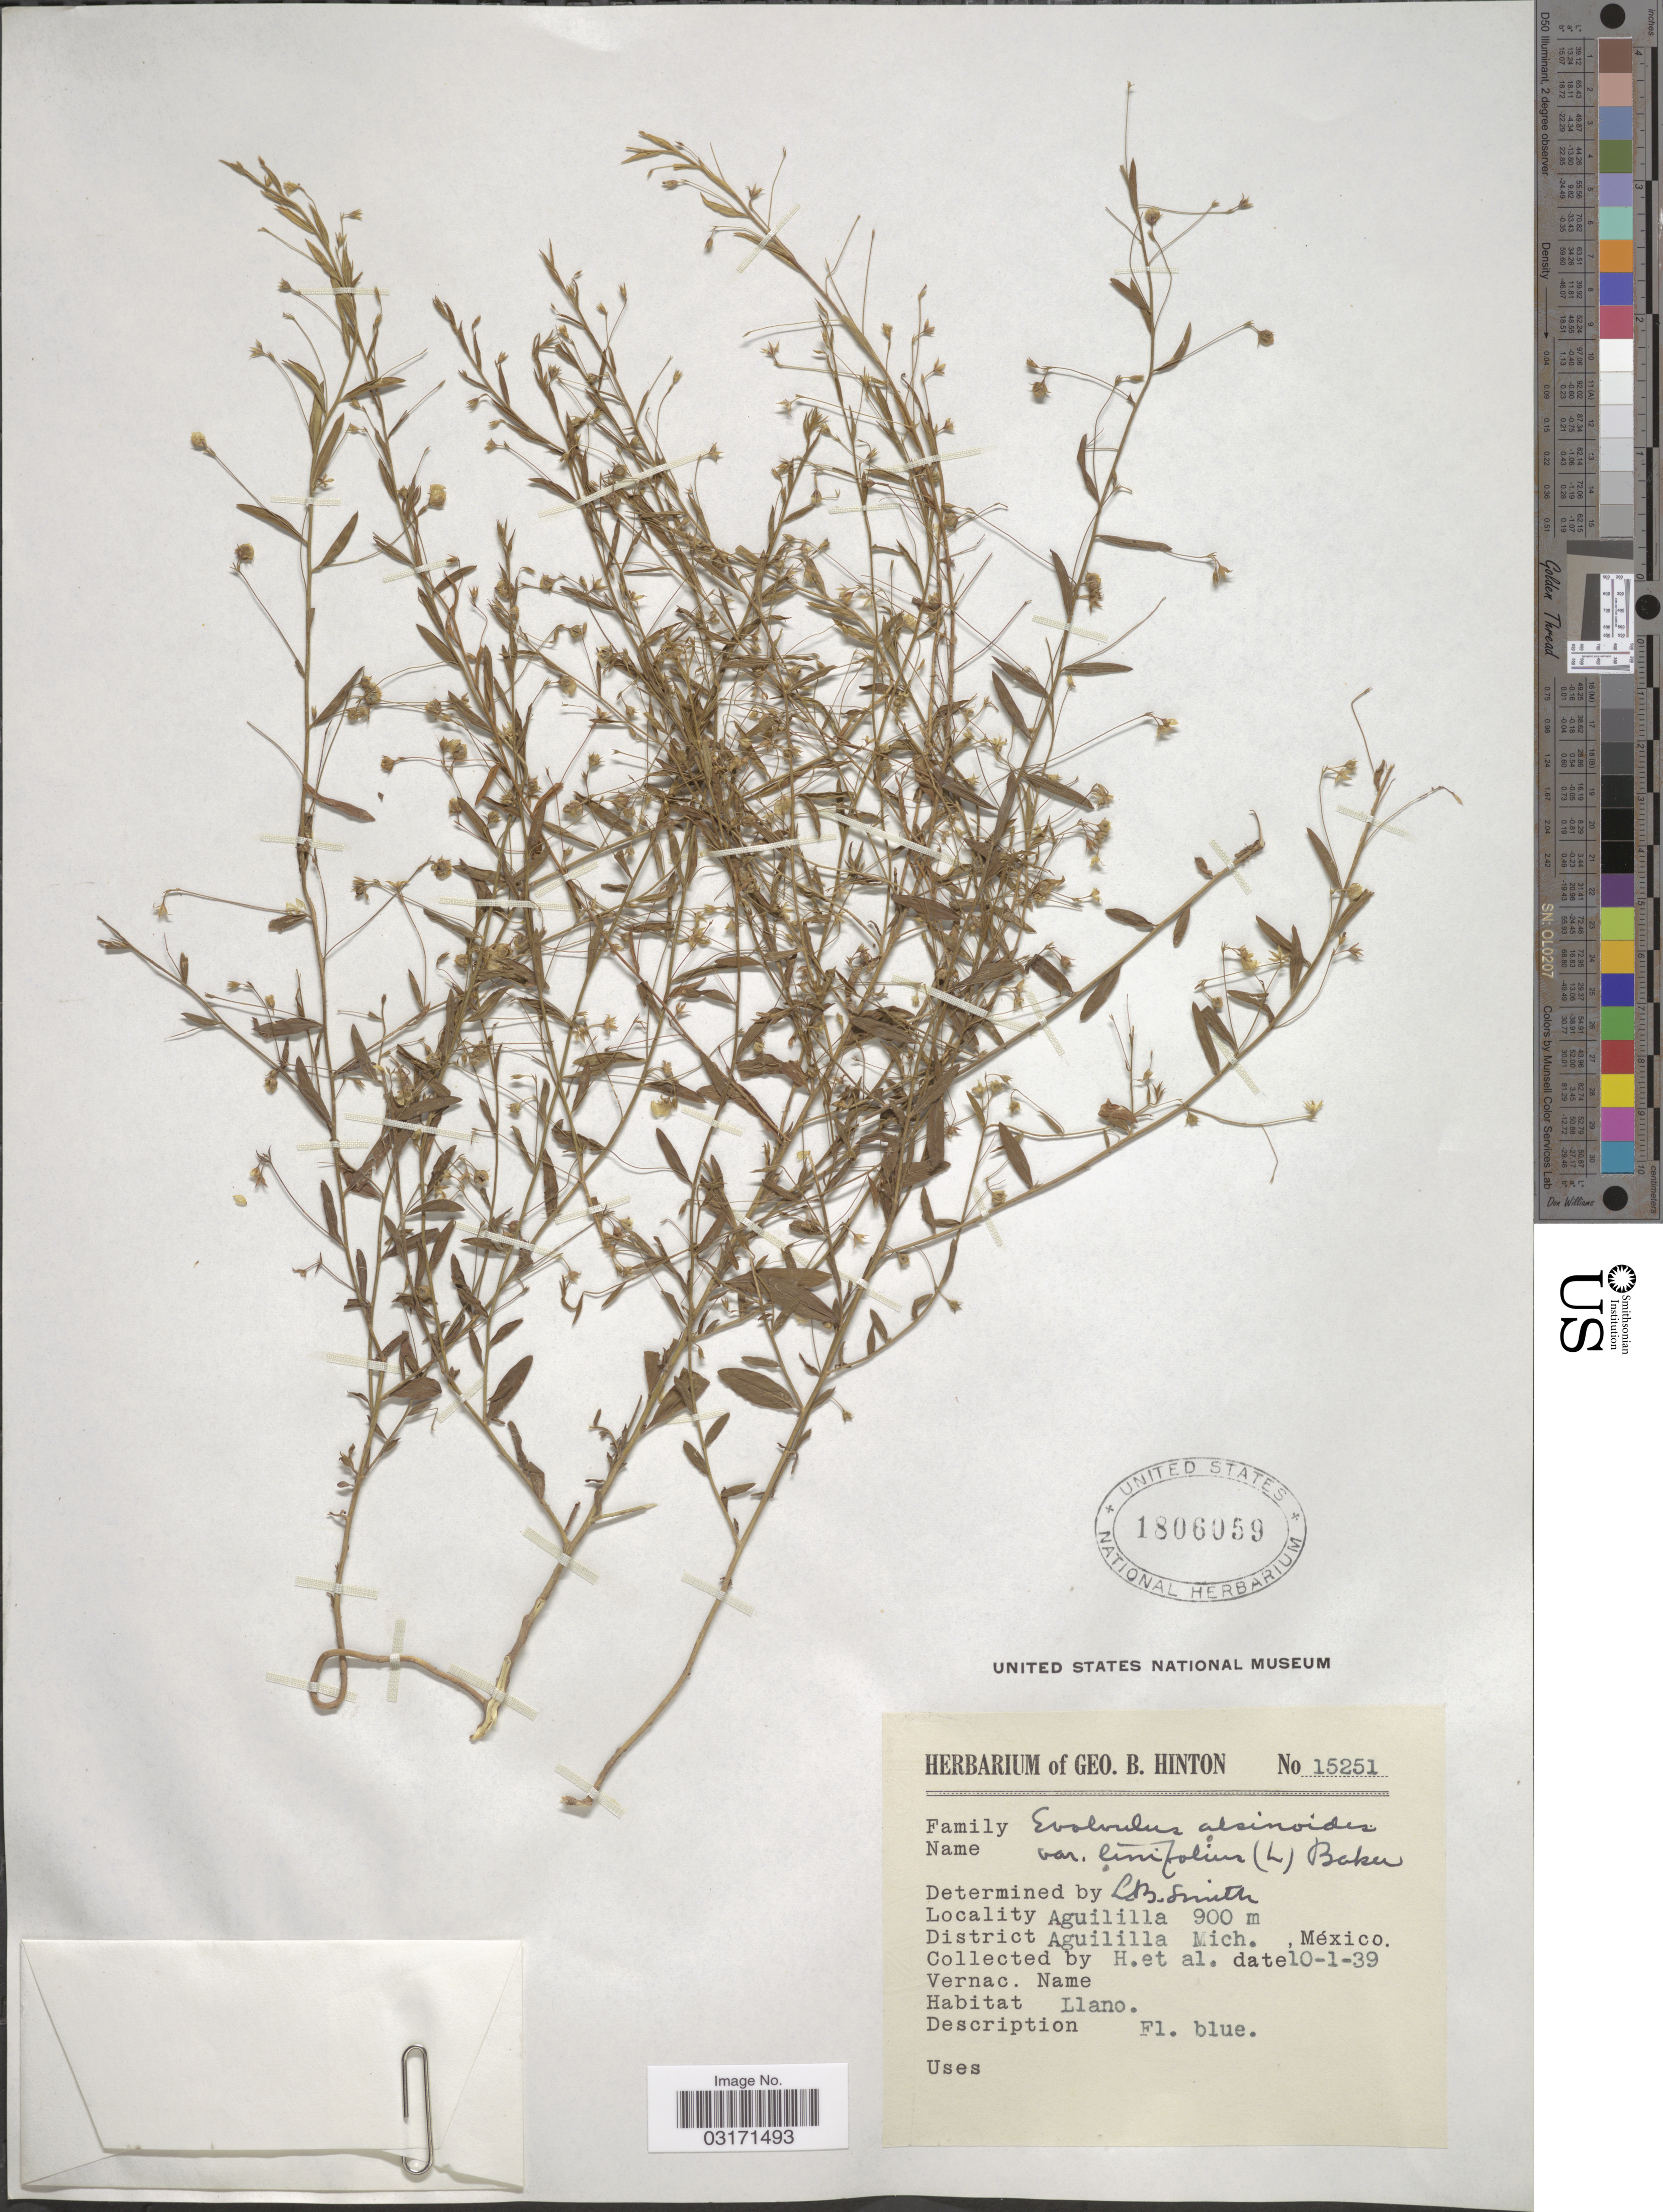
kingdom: Plantae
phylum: Tracheophyta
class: Magnoliopsida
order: Solanales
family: Convolvulaceae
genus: Evolvulus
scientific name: Evolvulus alsinoides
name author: (L.) L.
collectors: G. B. Hinton & et al.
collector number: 15251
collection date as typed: Transcribed d/m/y: 10/1/39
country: Mexico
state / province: Michoacán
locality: Aguililla, District Aguililla, Mich., México.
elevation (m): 900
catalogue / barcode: US 1806059